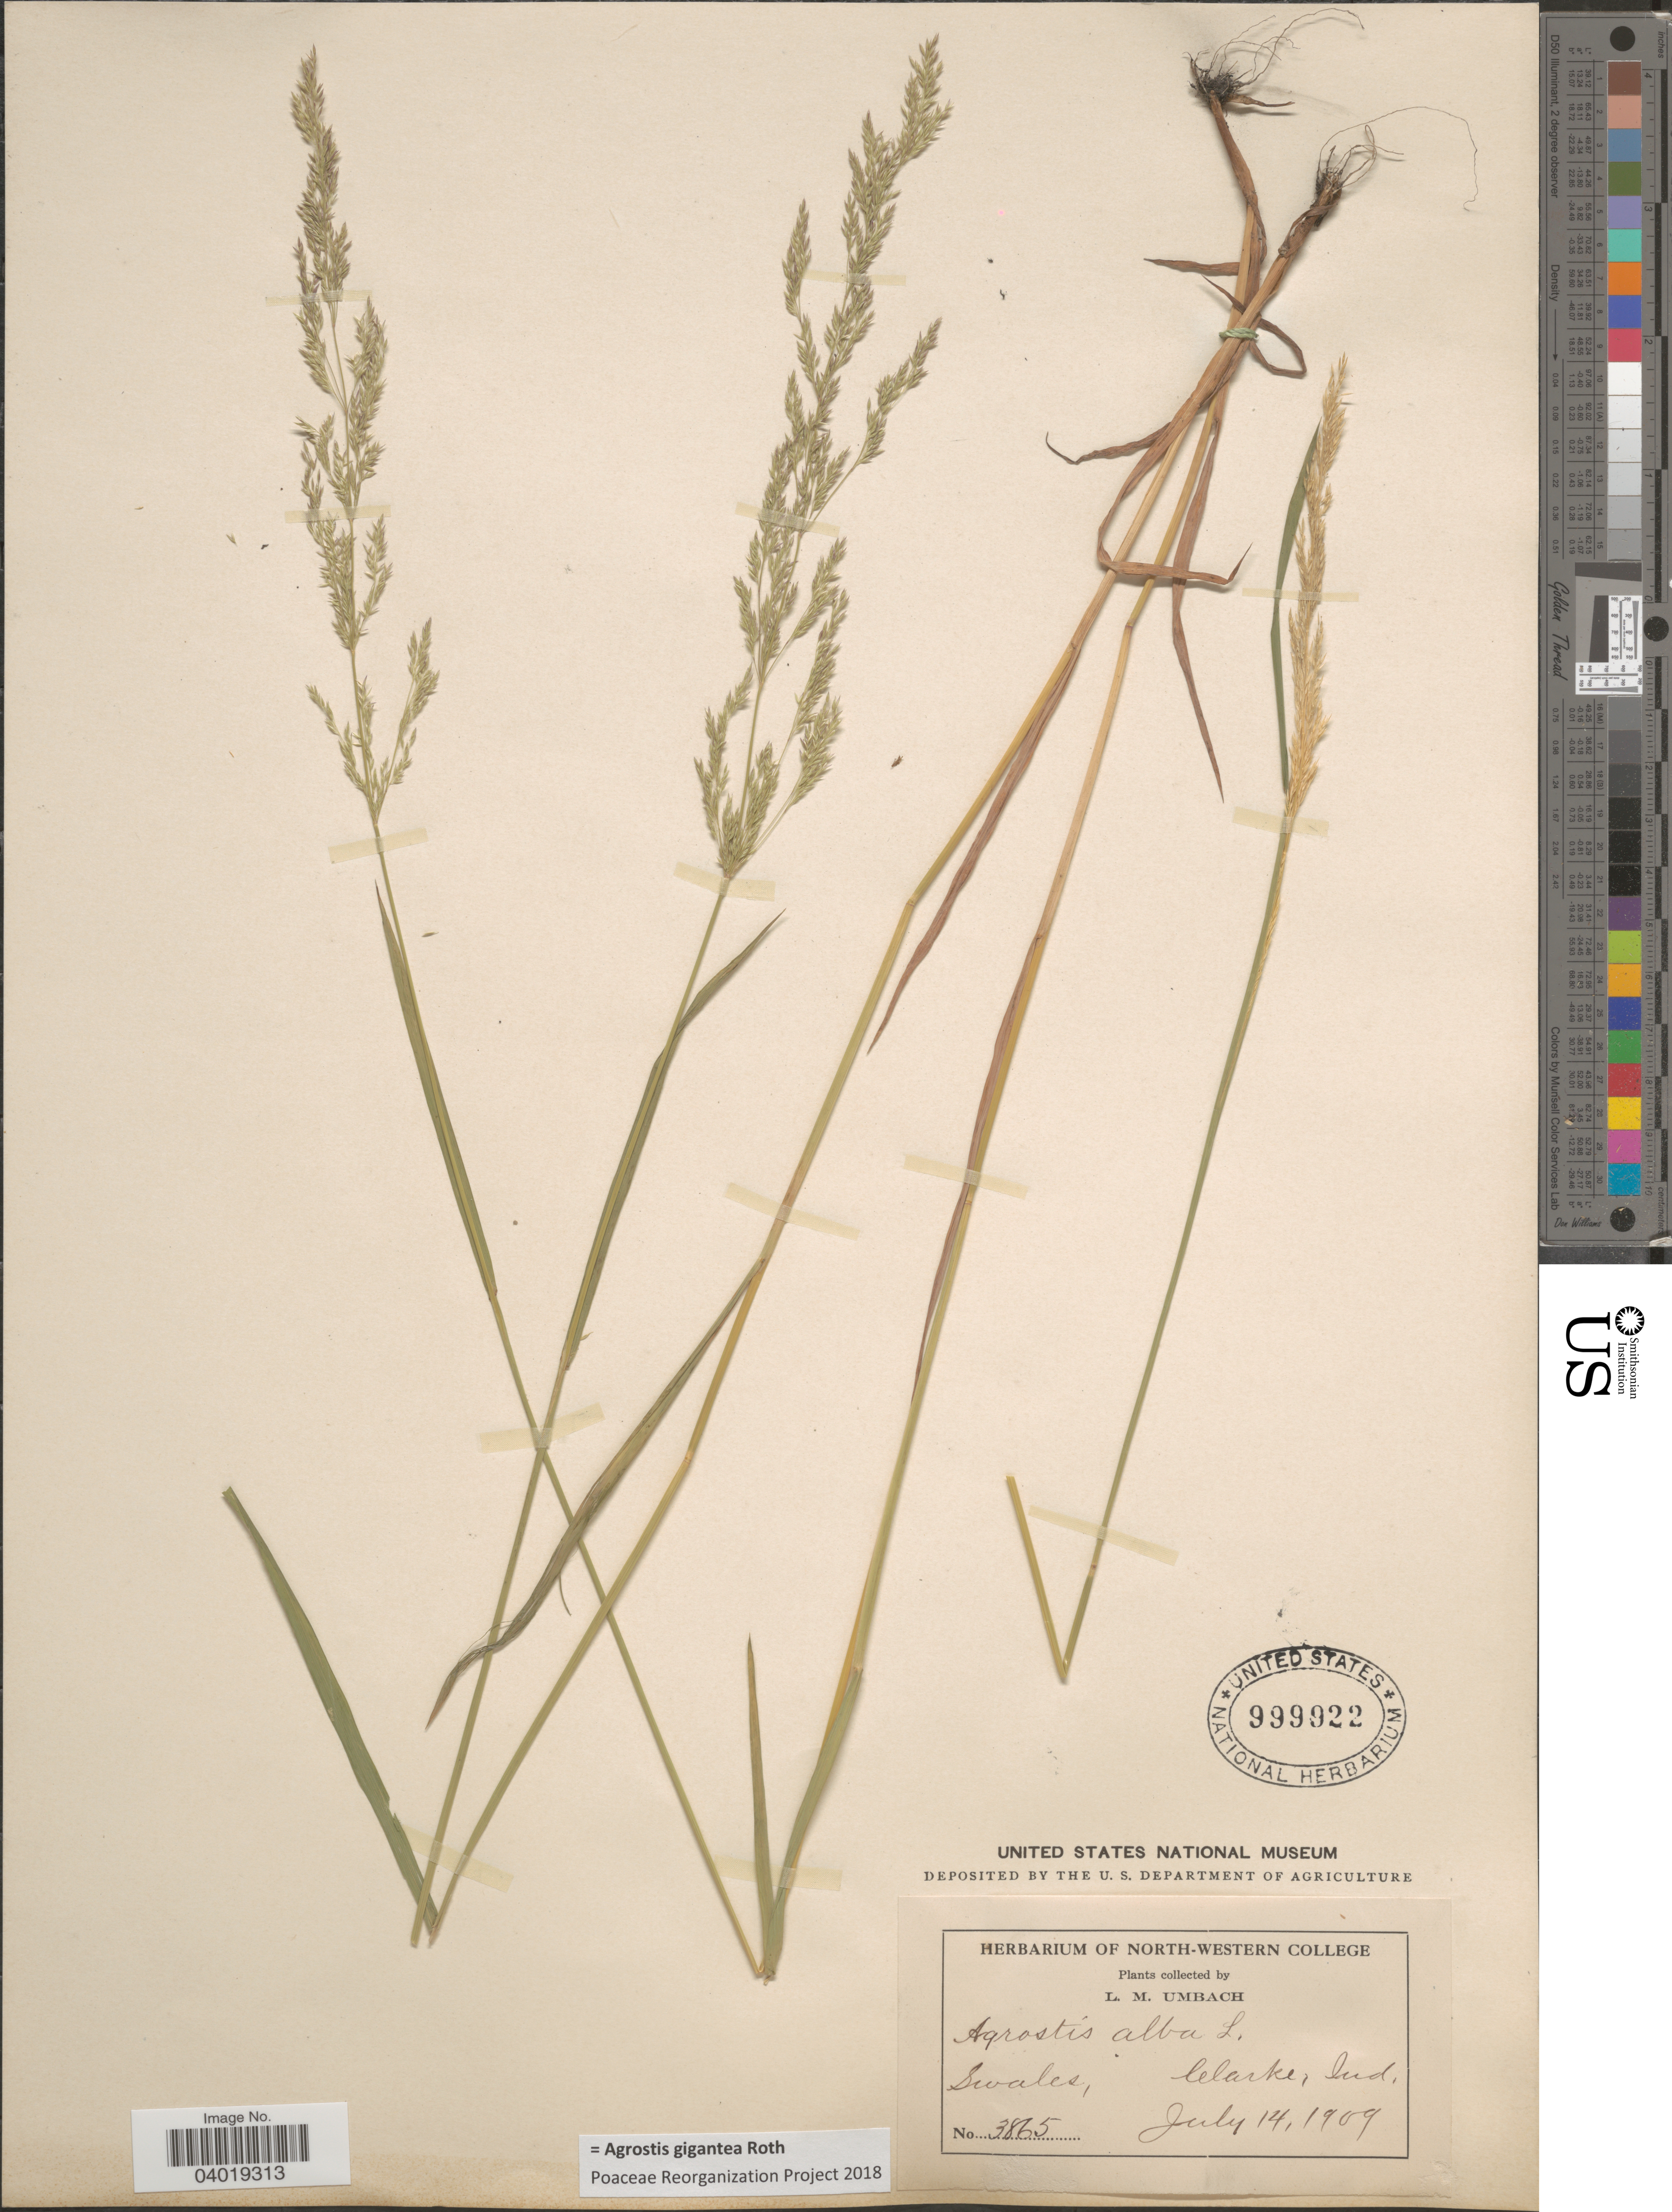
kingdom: Plantae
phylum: Tracheophyta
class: Liliopsida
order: Poales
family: Poaceae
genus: Agrostis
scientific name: Agrostis gigantea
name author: Roth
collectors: L. M. Umbach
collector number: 3865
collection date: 1909-07-14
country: United States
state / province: Indiana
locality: Swales, Clarke.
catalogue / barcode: US 999922